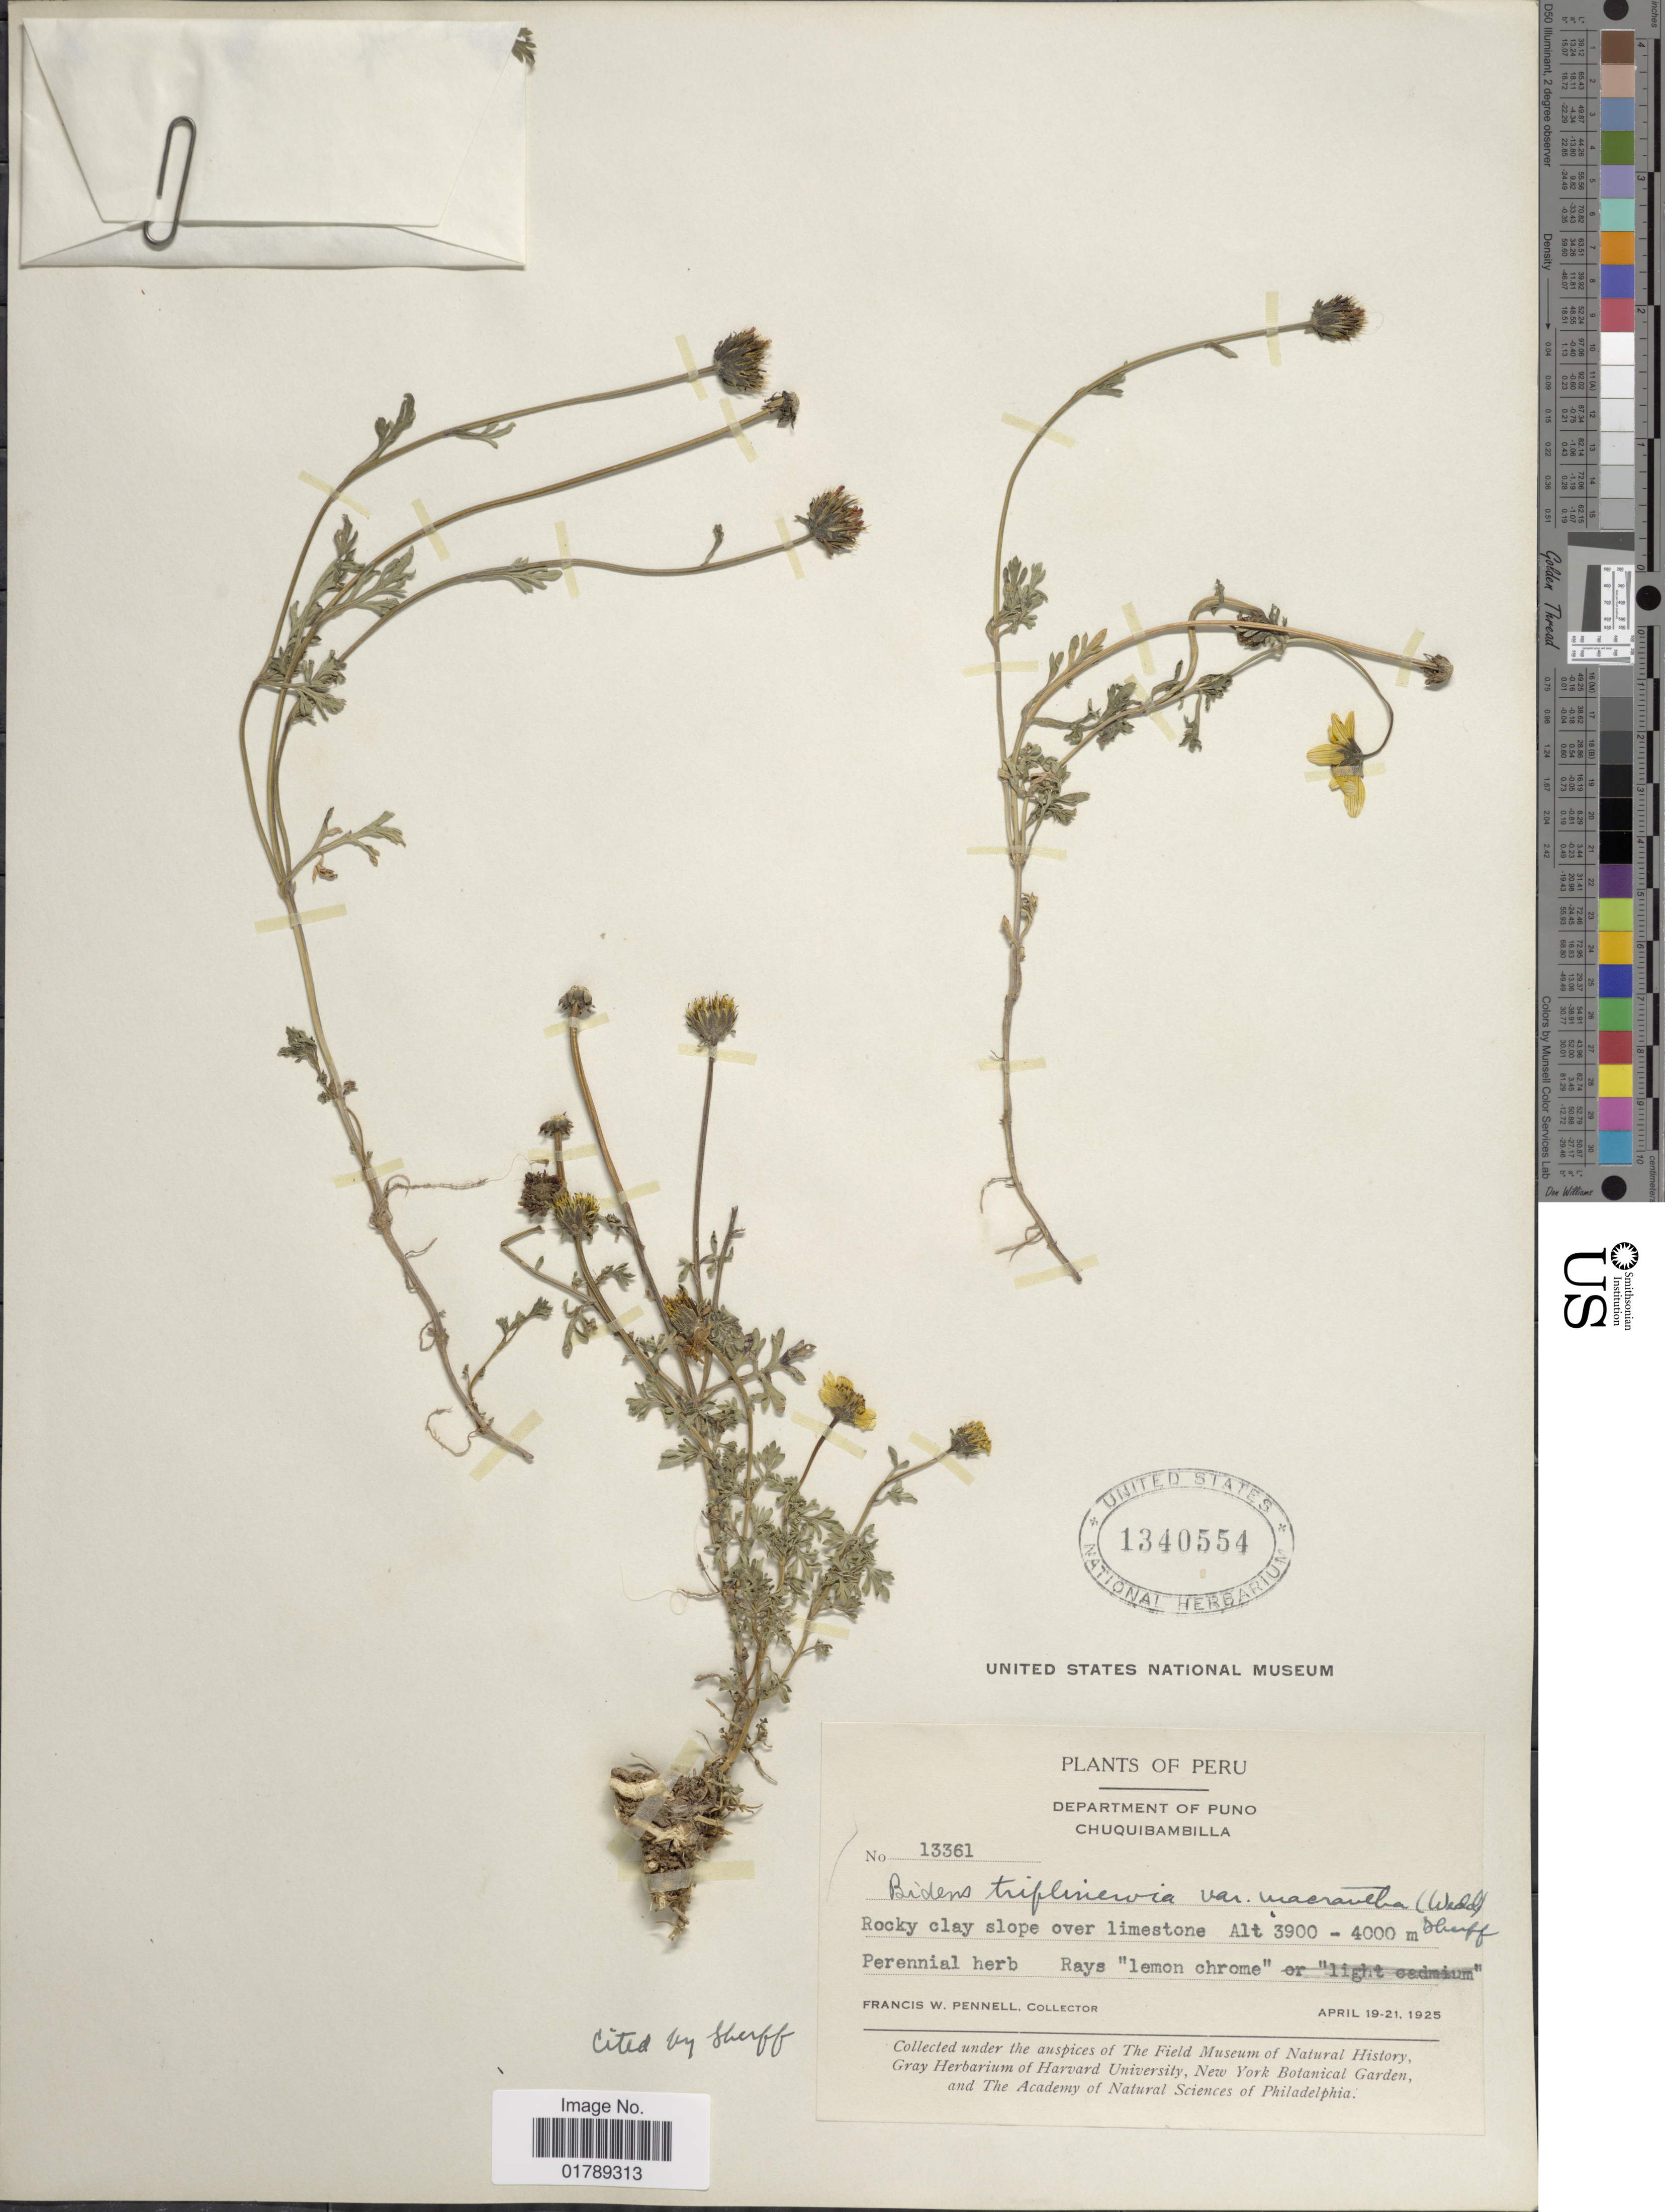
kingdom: Plantae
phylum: Tracheophyta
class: Magnoliopsida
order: Asterales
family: Asteraceae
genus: Bidens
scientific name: Bidens triplinervia var. macrantha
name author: (Wedd.) Sherff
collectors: F. W. Pennell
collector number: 13361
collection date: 1925-04-19/1925-04-21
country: Peru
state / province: Puno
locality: Chuquibambilla.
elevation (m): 3900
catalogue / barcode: US 1340554